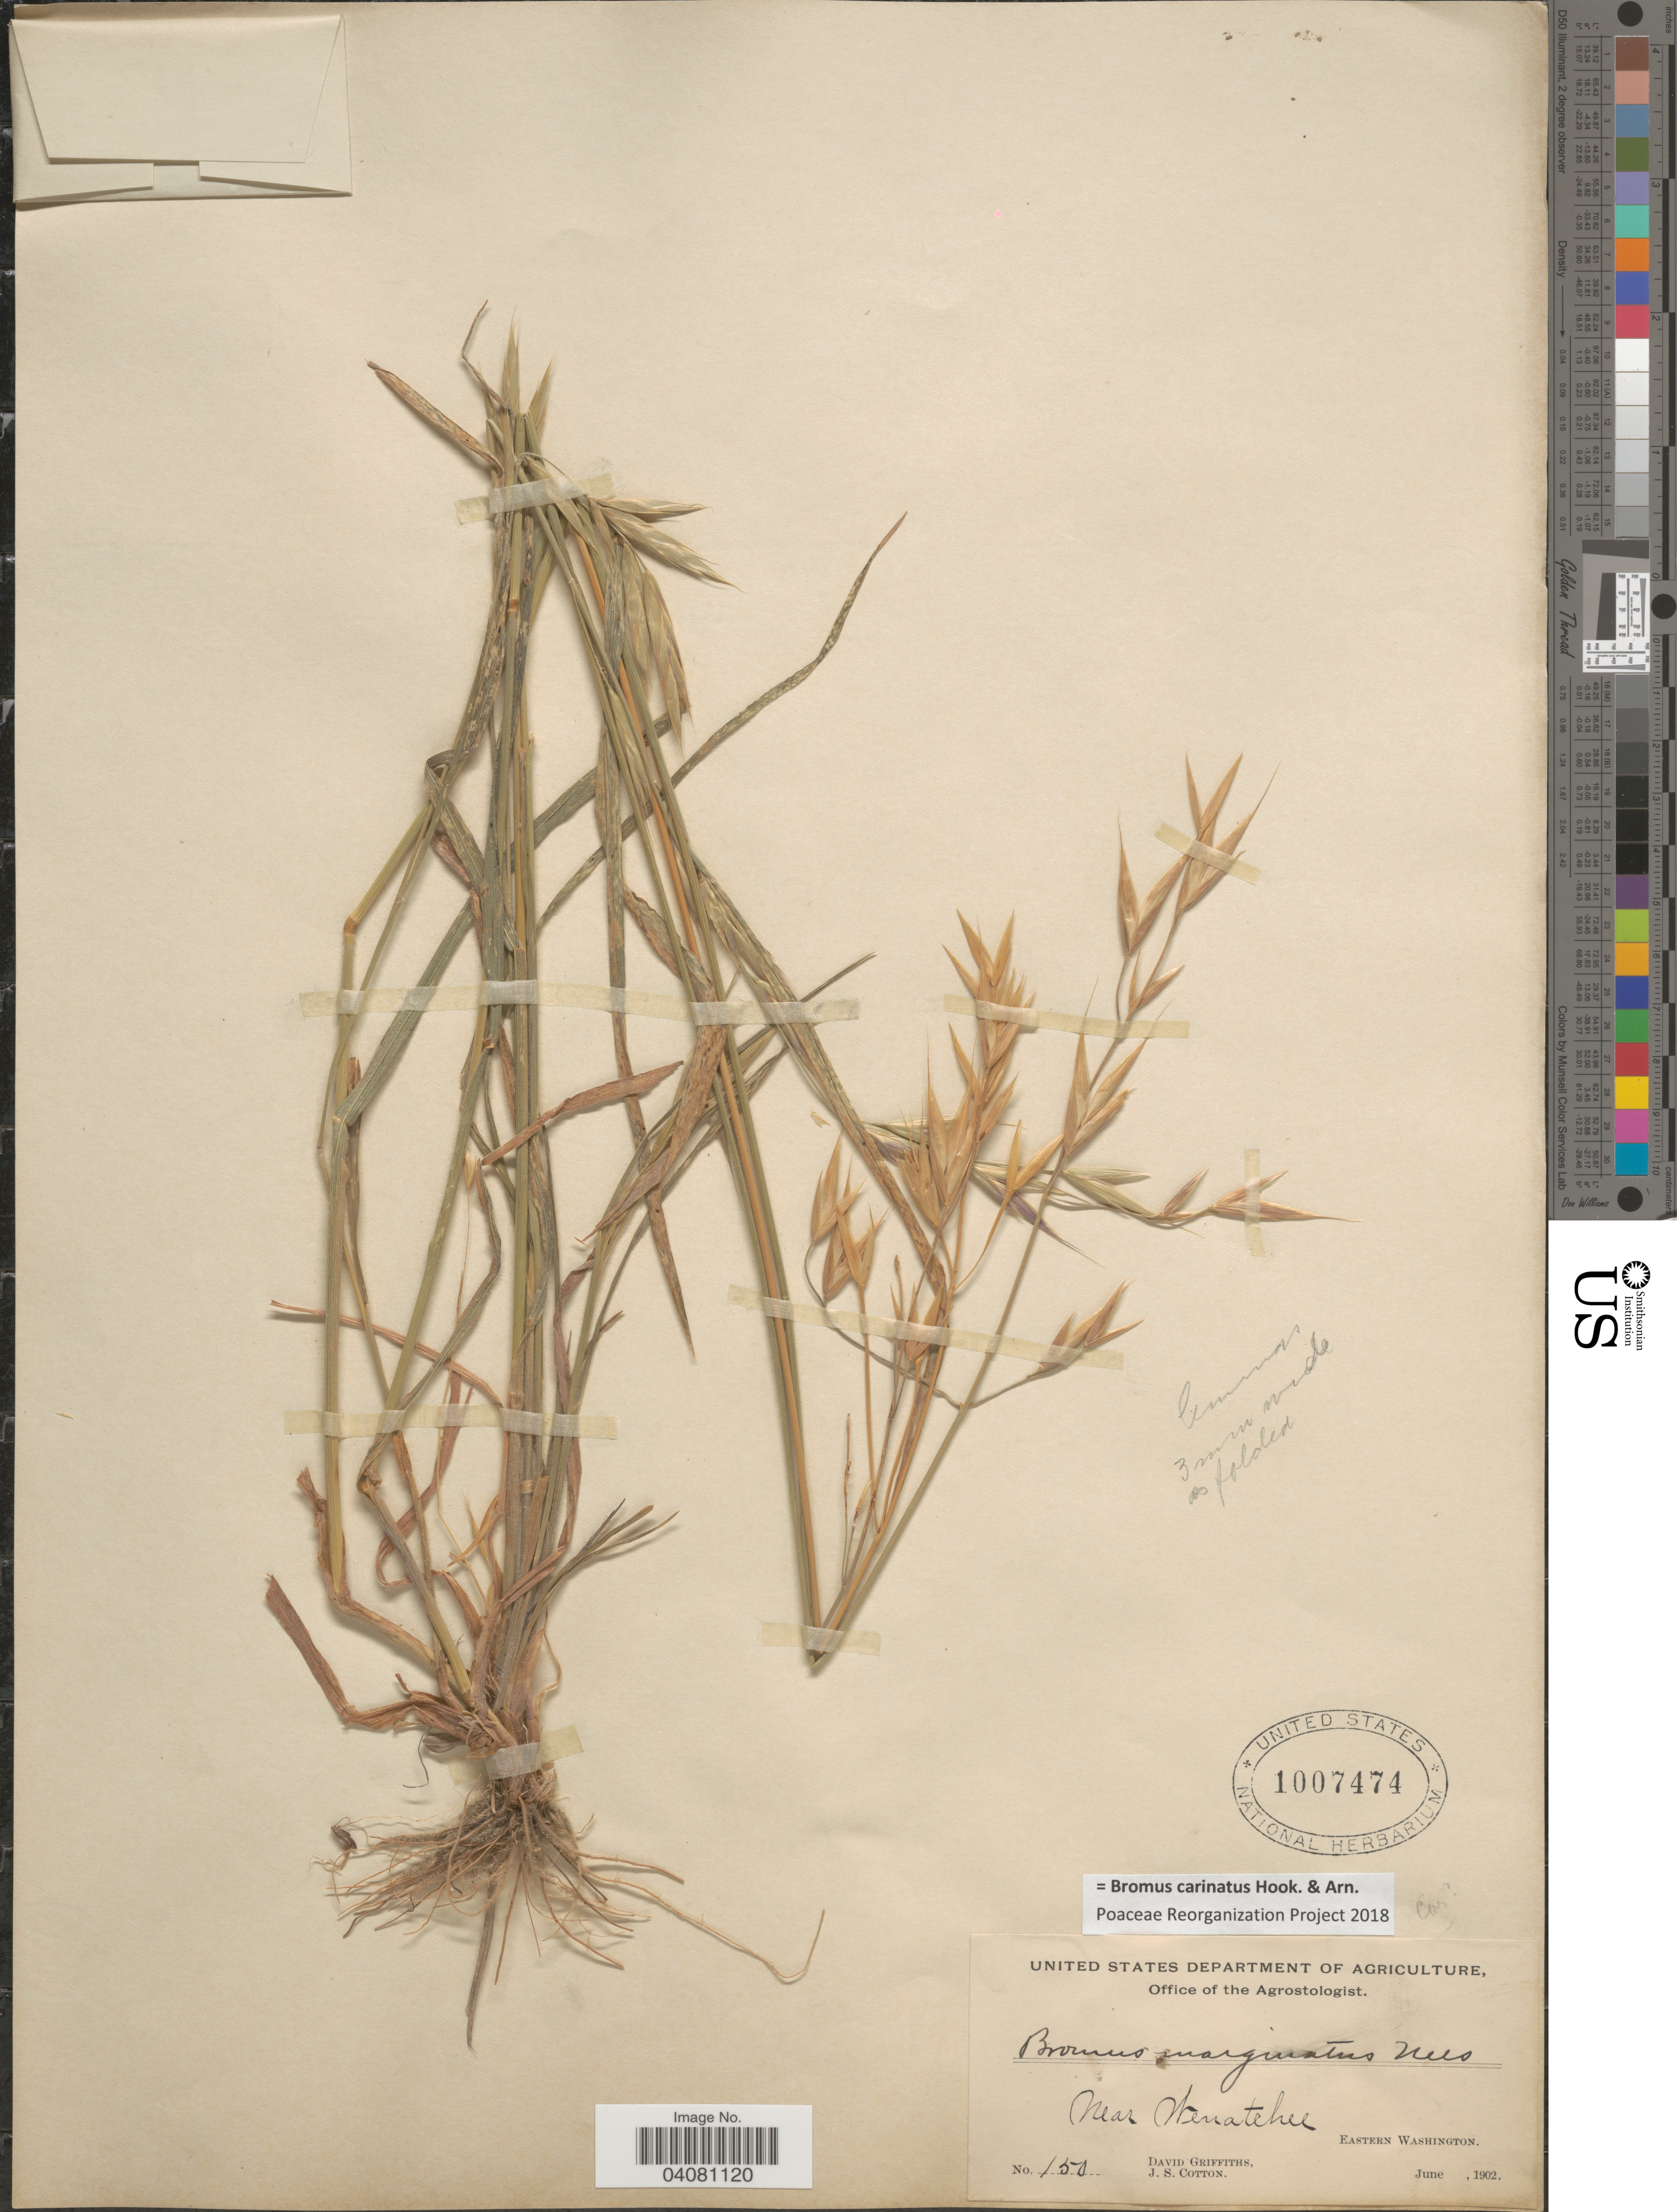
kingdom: Plantae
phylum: Tracheophyta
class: Liliopsida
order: Poales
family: Poaceae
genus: Bromus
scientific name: Bromus carinatus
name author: Hook. & Arn.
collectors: D. Griffiths & J. S. Cotton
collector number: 150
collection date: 1902-06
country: United States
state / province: Washington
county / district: Chelan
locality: Near Wenatchee. Eastern Washington.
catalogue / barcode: US 1007474